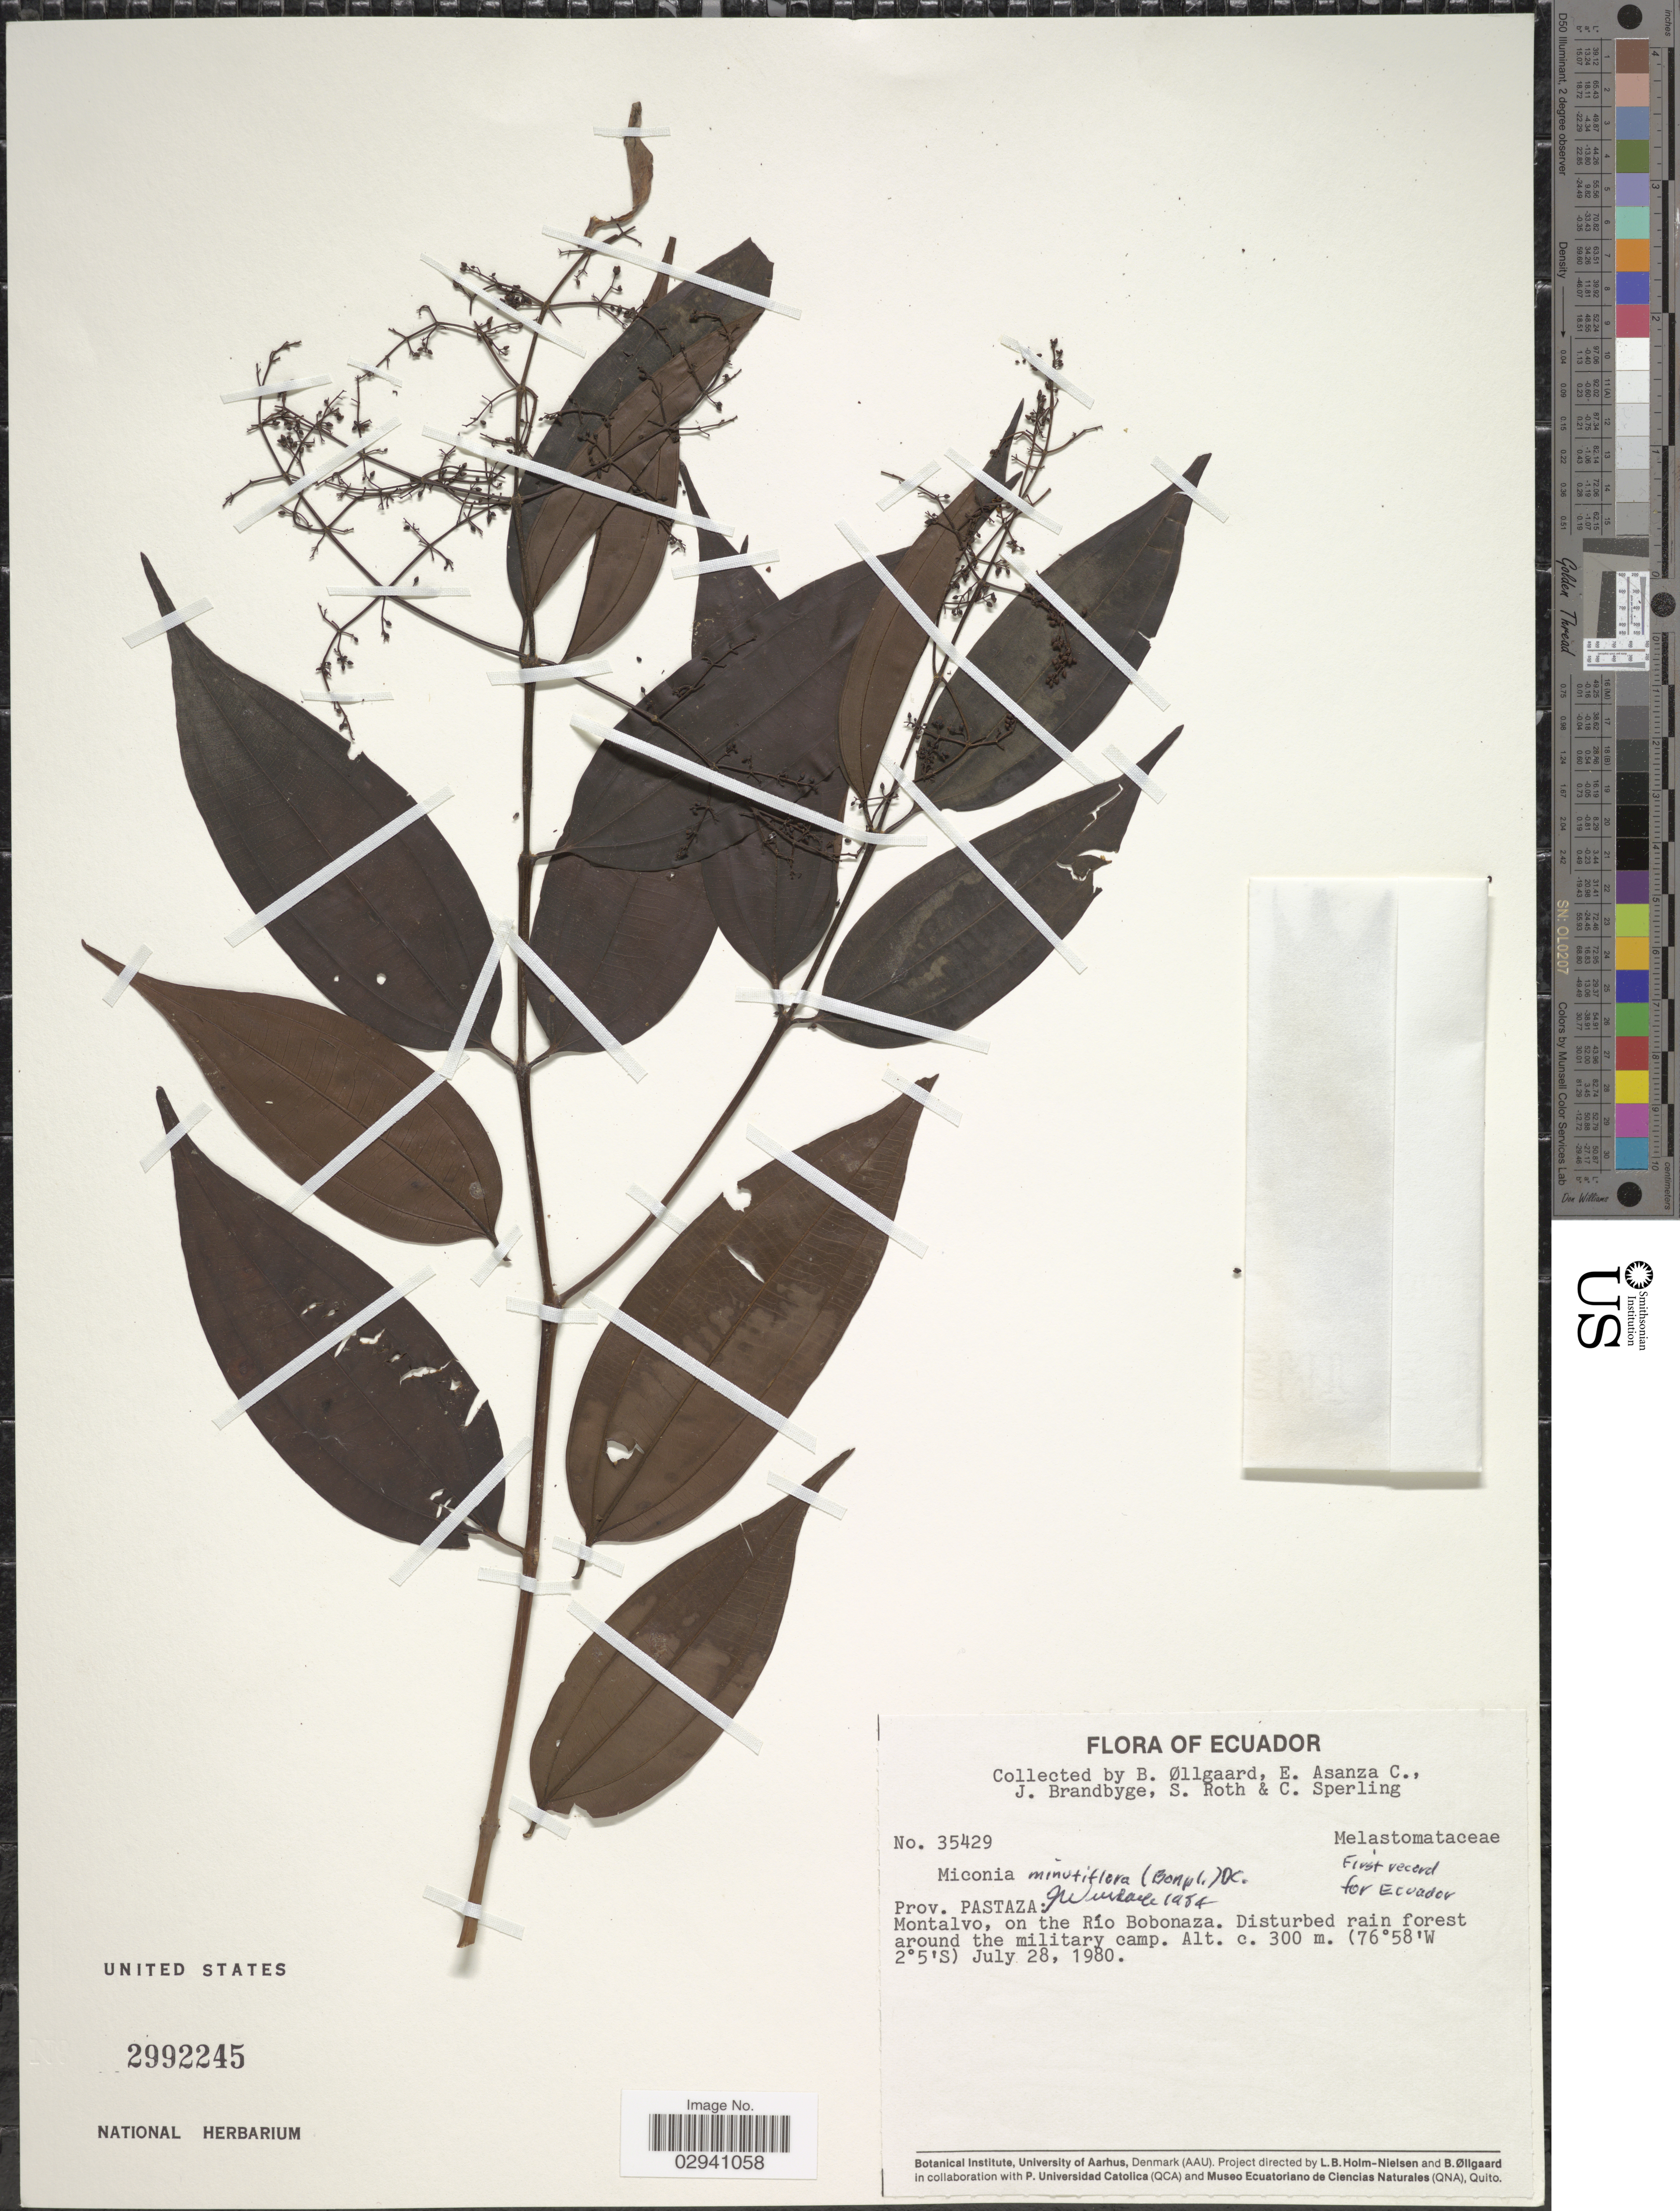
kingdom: Plantae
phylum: Tracheophyta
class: Magnoliopsida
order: Myrtales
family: Melastomataceae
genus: Miconia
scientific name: Miconia minutiflora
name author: (Bonpl.) DC.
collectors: B. Øllgaard, E. Asanza C., J. Brandbyge, S. Roth & C. Sperling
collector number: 35429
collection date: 1980-07-28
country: Ecuador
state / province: Pastaza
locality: Prov. Pastaza: Montalvo, on the Río Bobonaza.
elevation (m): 300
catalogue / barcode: US 2992245